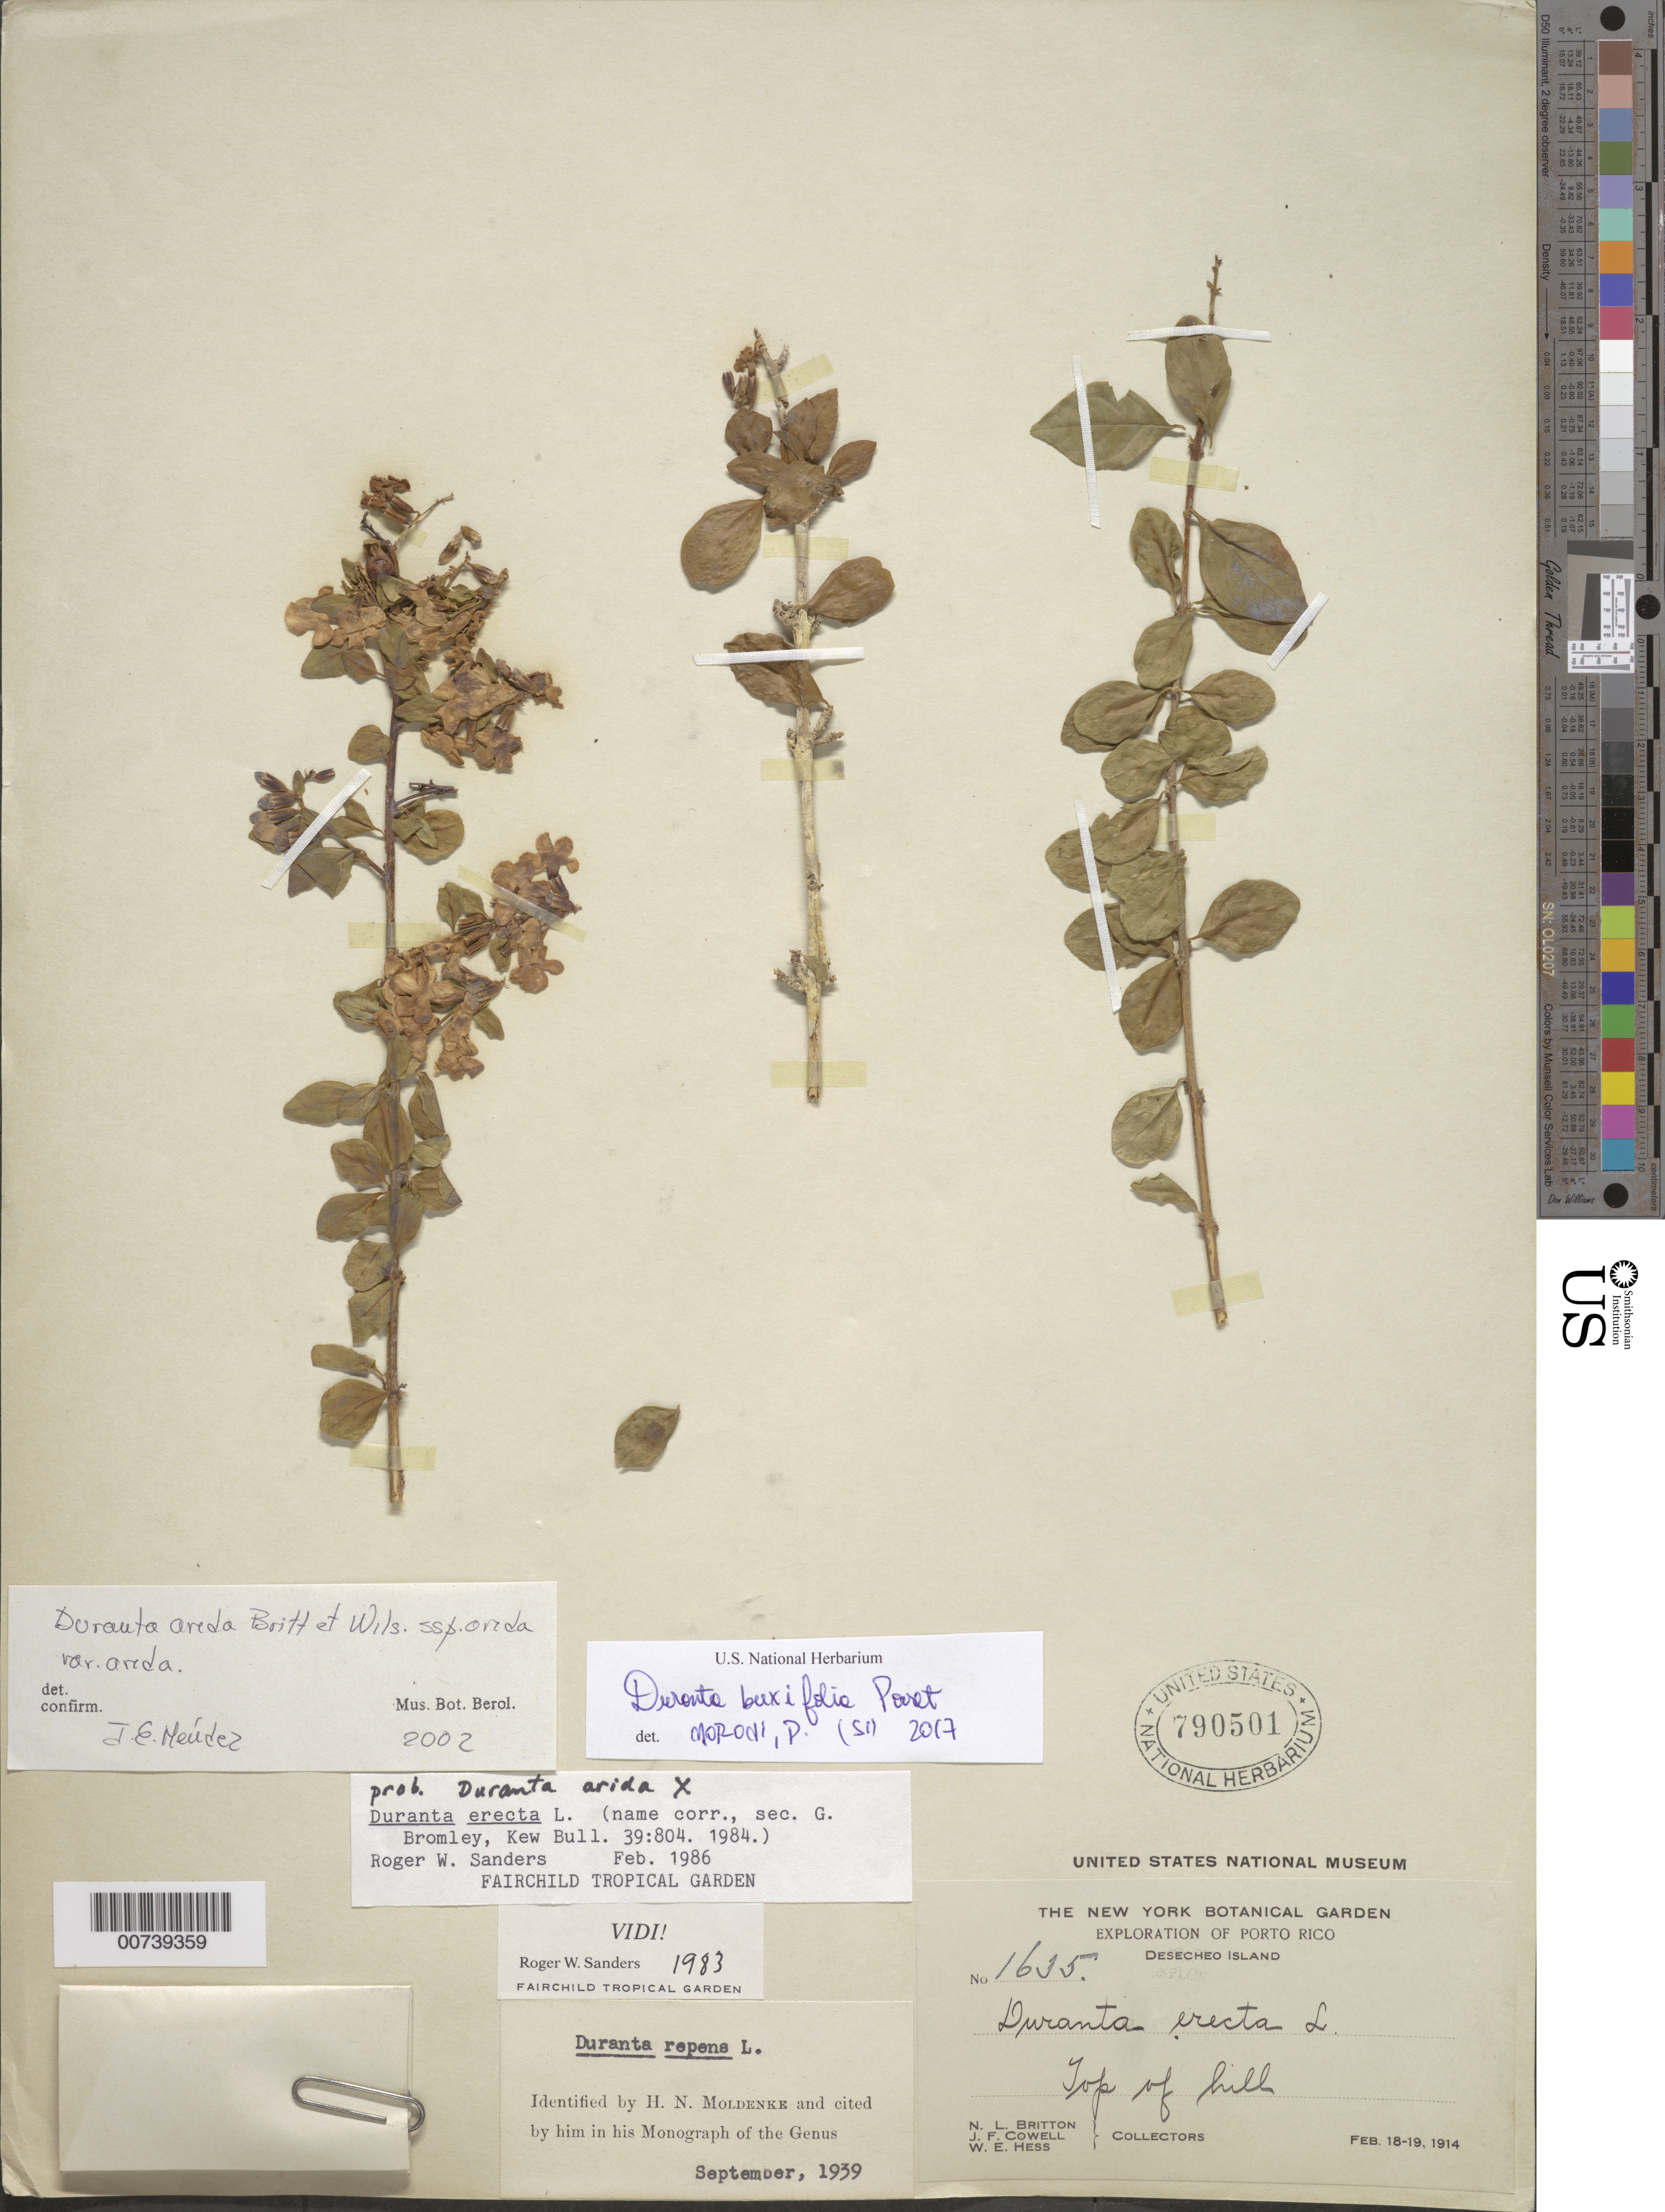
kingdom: Plantae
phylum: Tracheophyta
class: Magnoliopsida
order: Lamiales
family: Verbenaceae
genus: Duranta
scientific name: Duranta arida subsp. arida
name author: Britton & P. Wilson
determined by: Méndez, Isidro E., (HIPC)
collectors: N. Britton, J. F. Cowell & W. Hess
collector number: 1635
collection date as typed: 18 Feb 1914 to 19 Feb 1914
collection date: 1914-02-18/1914-02-19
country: Puerto Rico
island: Desecheo I.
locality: Top of hill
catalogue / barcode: US 790501